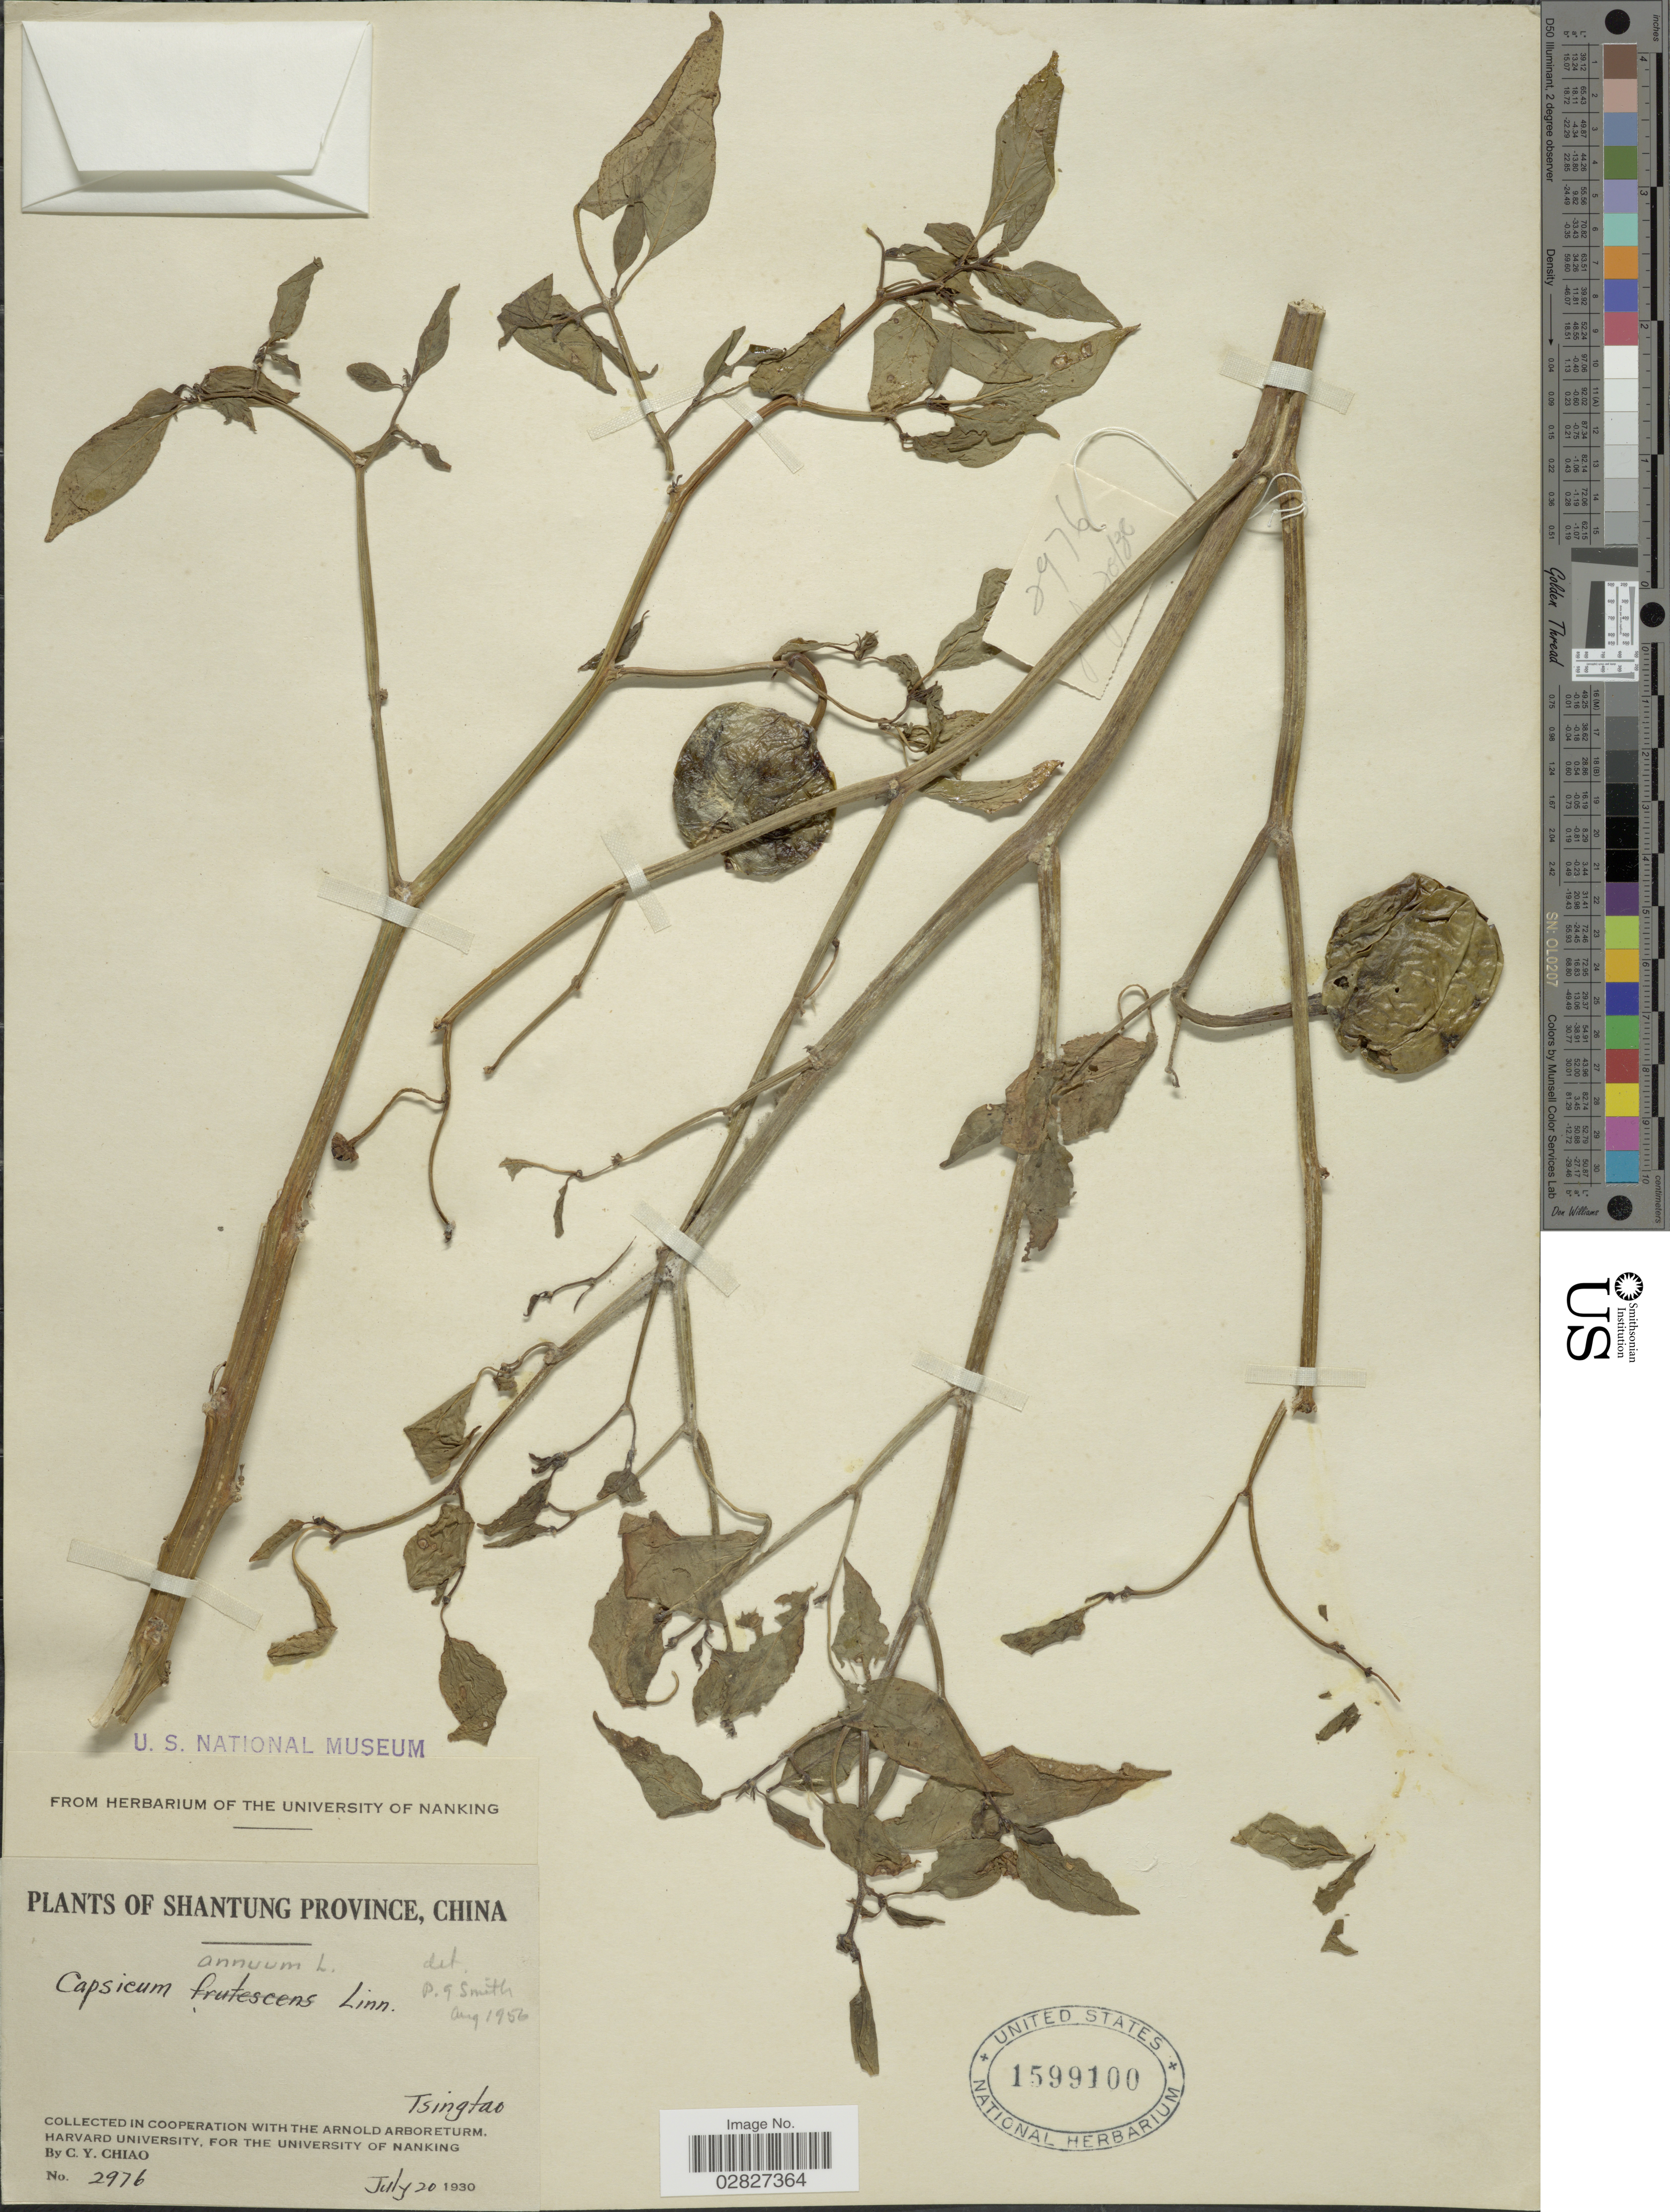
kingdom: Plantae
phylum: Tracheophyta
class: Magnoliopsida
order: Solanales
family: Solanaceae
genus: Capsicum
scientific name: Capsicum annuum 'Habanero'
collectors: C. Y. Chiao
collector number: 2976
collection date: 1930-07-20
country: China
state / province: Shandong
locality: Shantung Province. Tsingtao.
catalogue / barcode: US 1599100